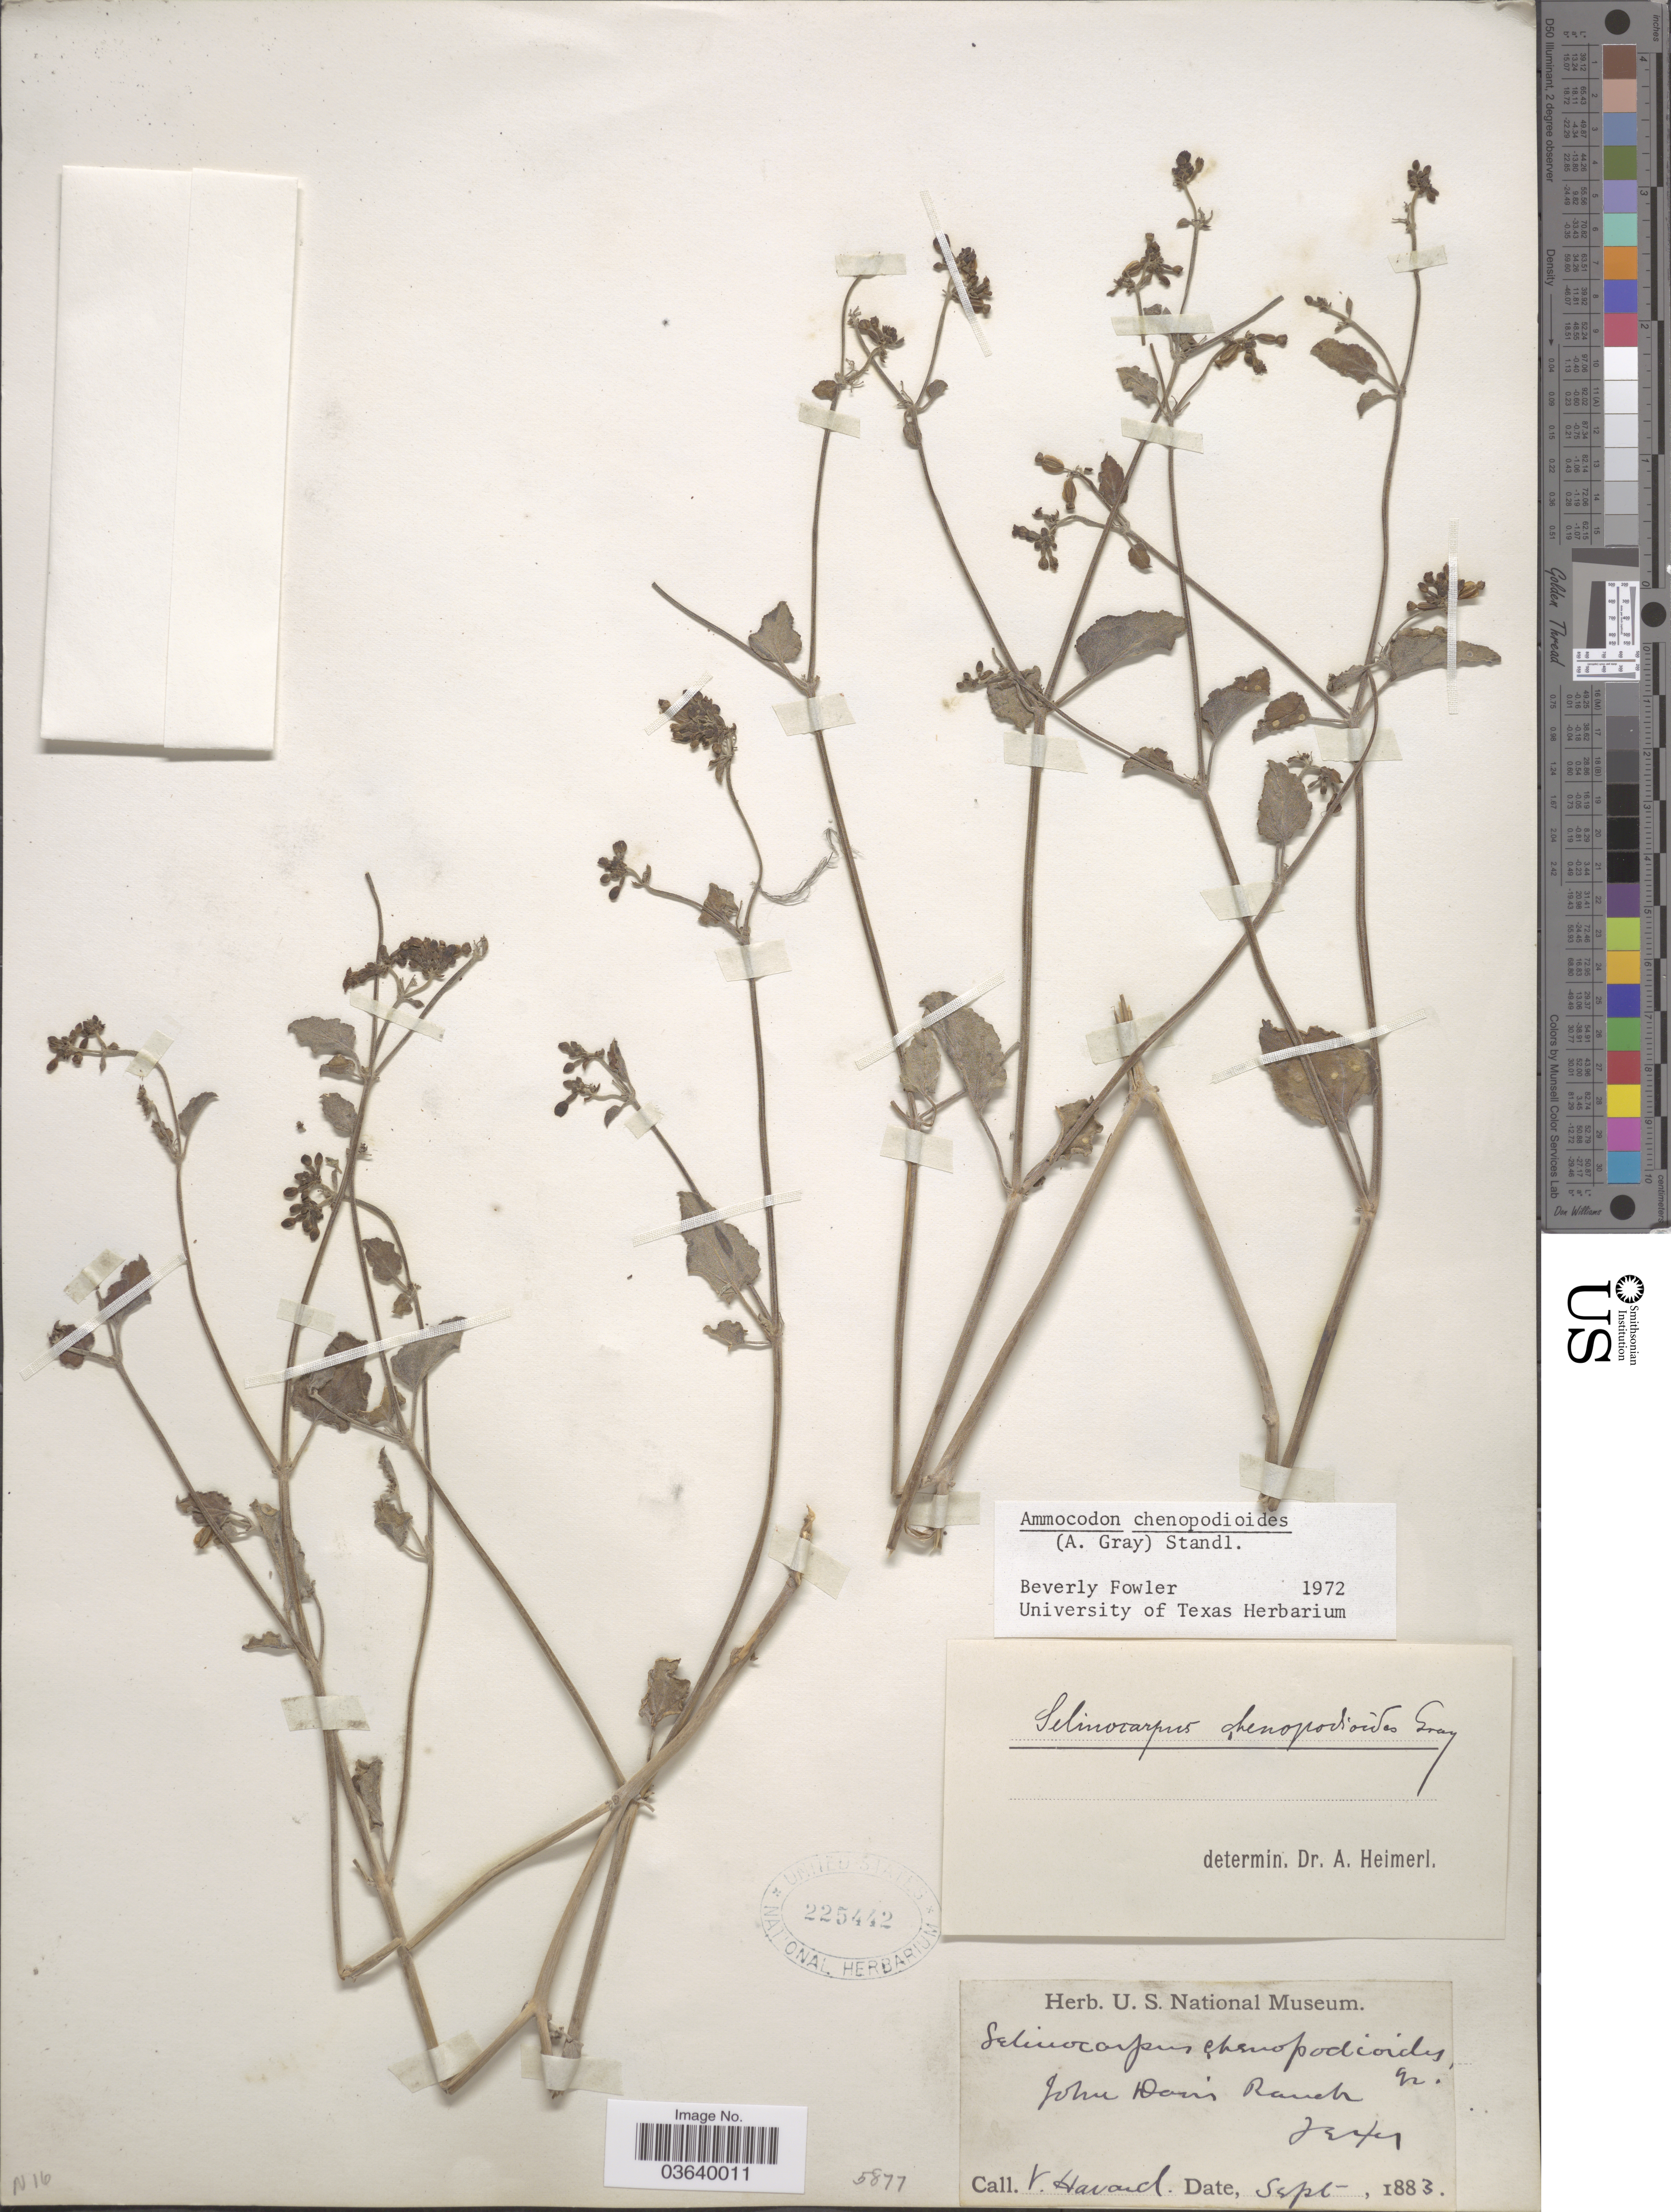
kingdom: Plantae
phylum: Tracheophyta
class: Magnoliopsida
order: Caryophyllales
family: Nyctaginaceae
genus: Acleisanthes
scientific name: Acleisanthes chenopodioides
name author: (A. Gray) R.A. Levin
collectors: V. Havard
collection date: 1883-09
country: United States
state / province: Texas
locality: John Davis Ranch.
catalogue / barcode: US 225442